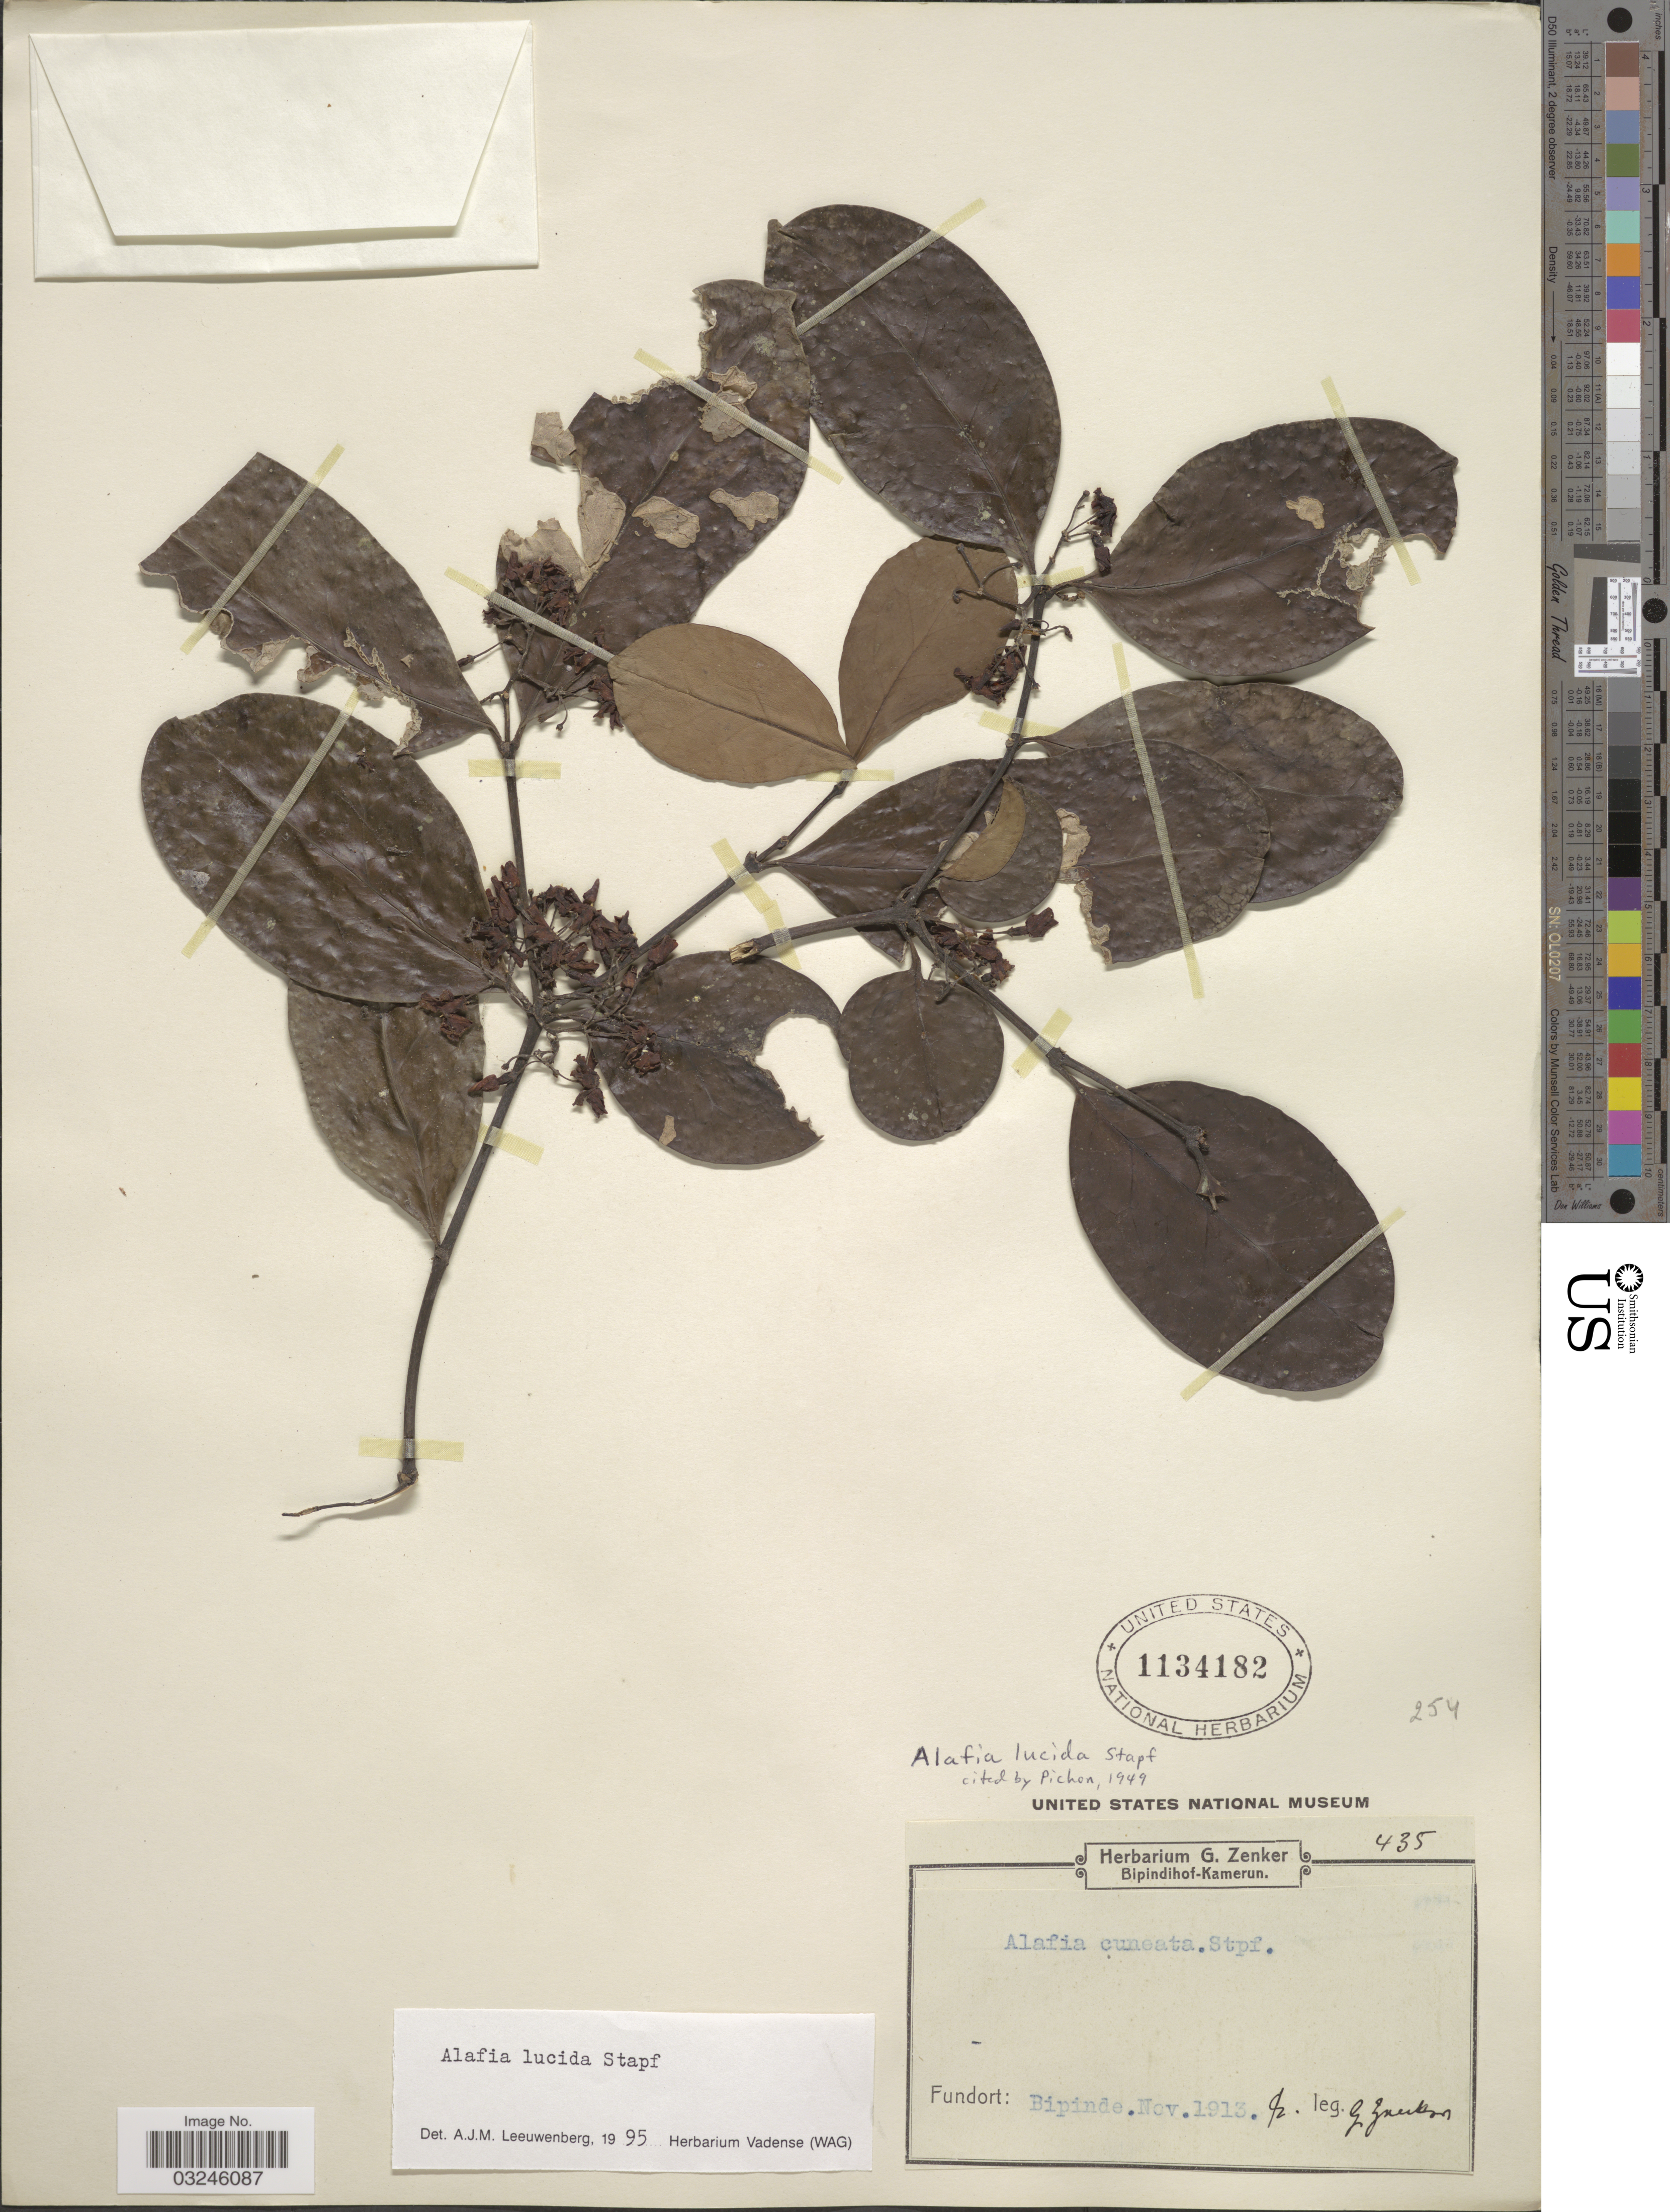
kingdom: Plantae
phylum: Tracheophyta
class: Magnoliopsida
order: Gentianales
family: Apocynaceae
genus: Alafia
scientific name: Alafia lucida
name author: Stapf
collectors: G. A. Zenker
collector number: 435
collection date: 1913-11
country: Cameroon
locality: Bipinde.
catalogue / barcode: US 1134182